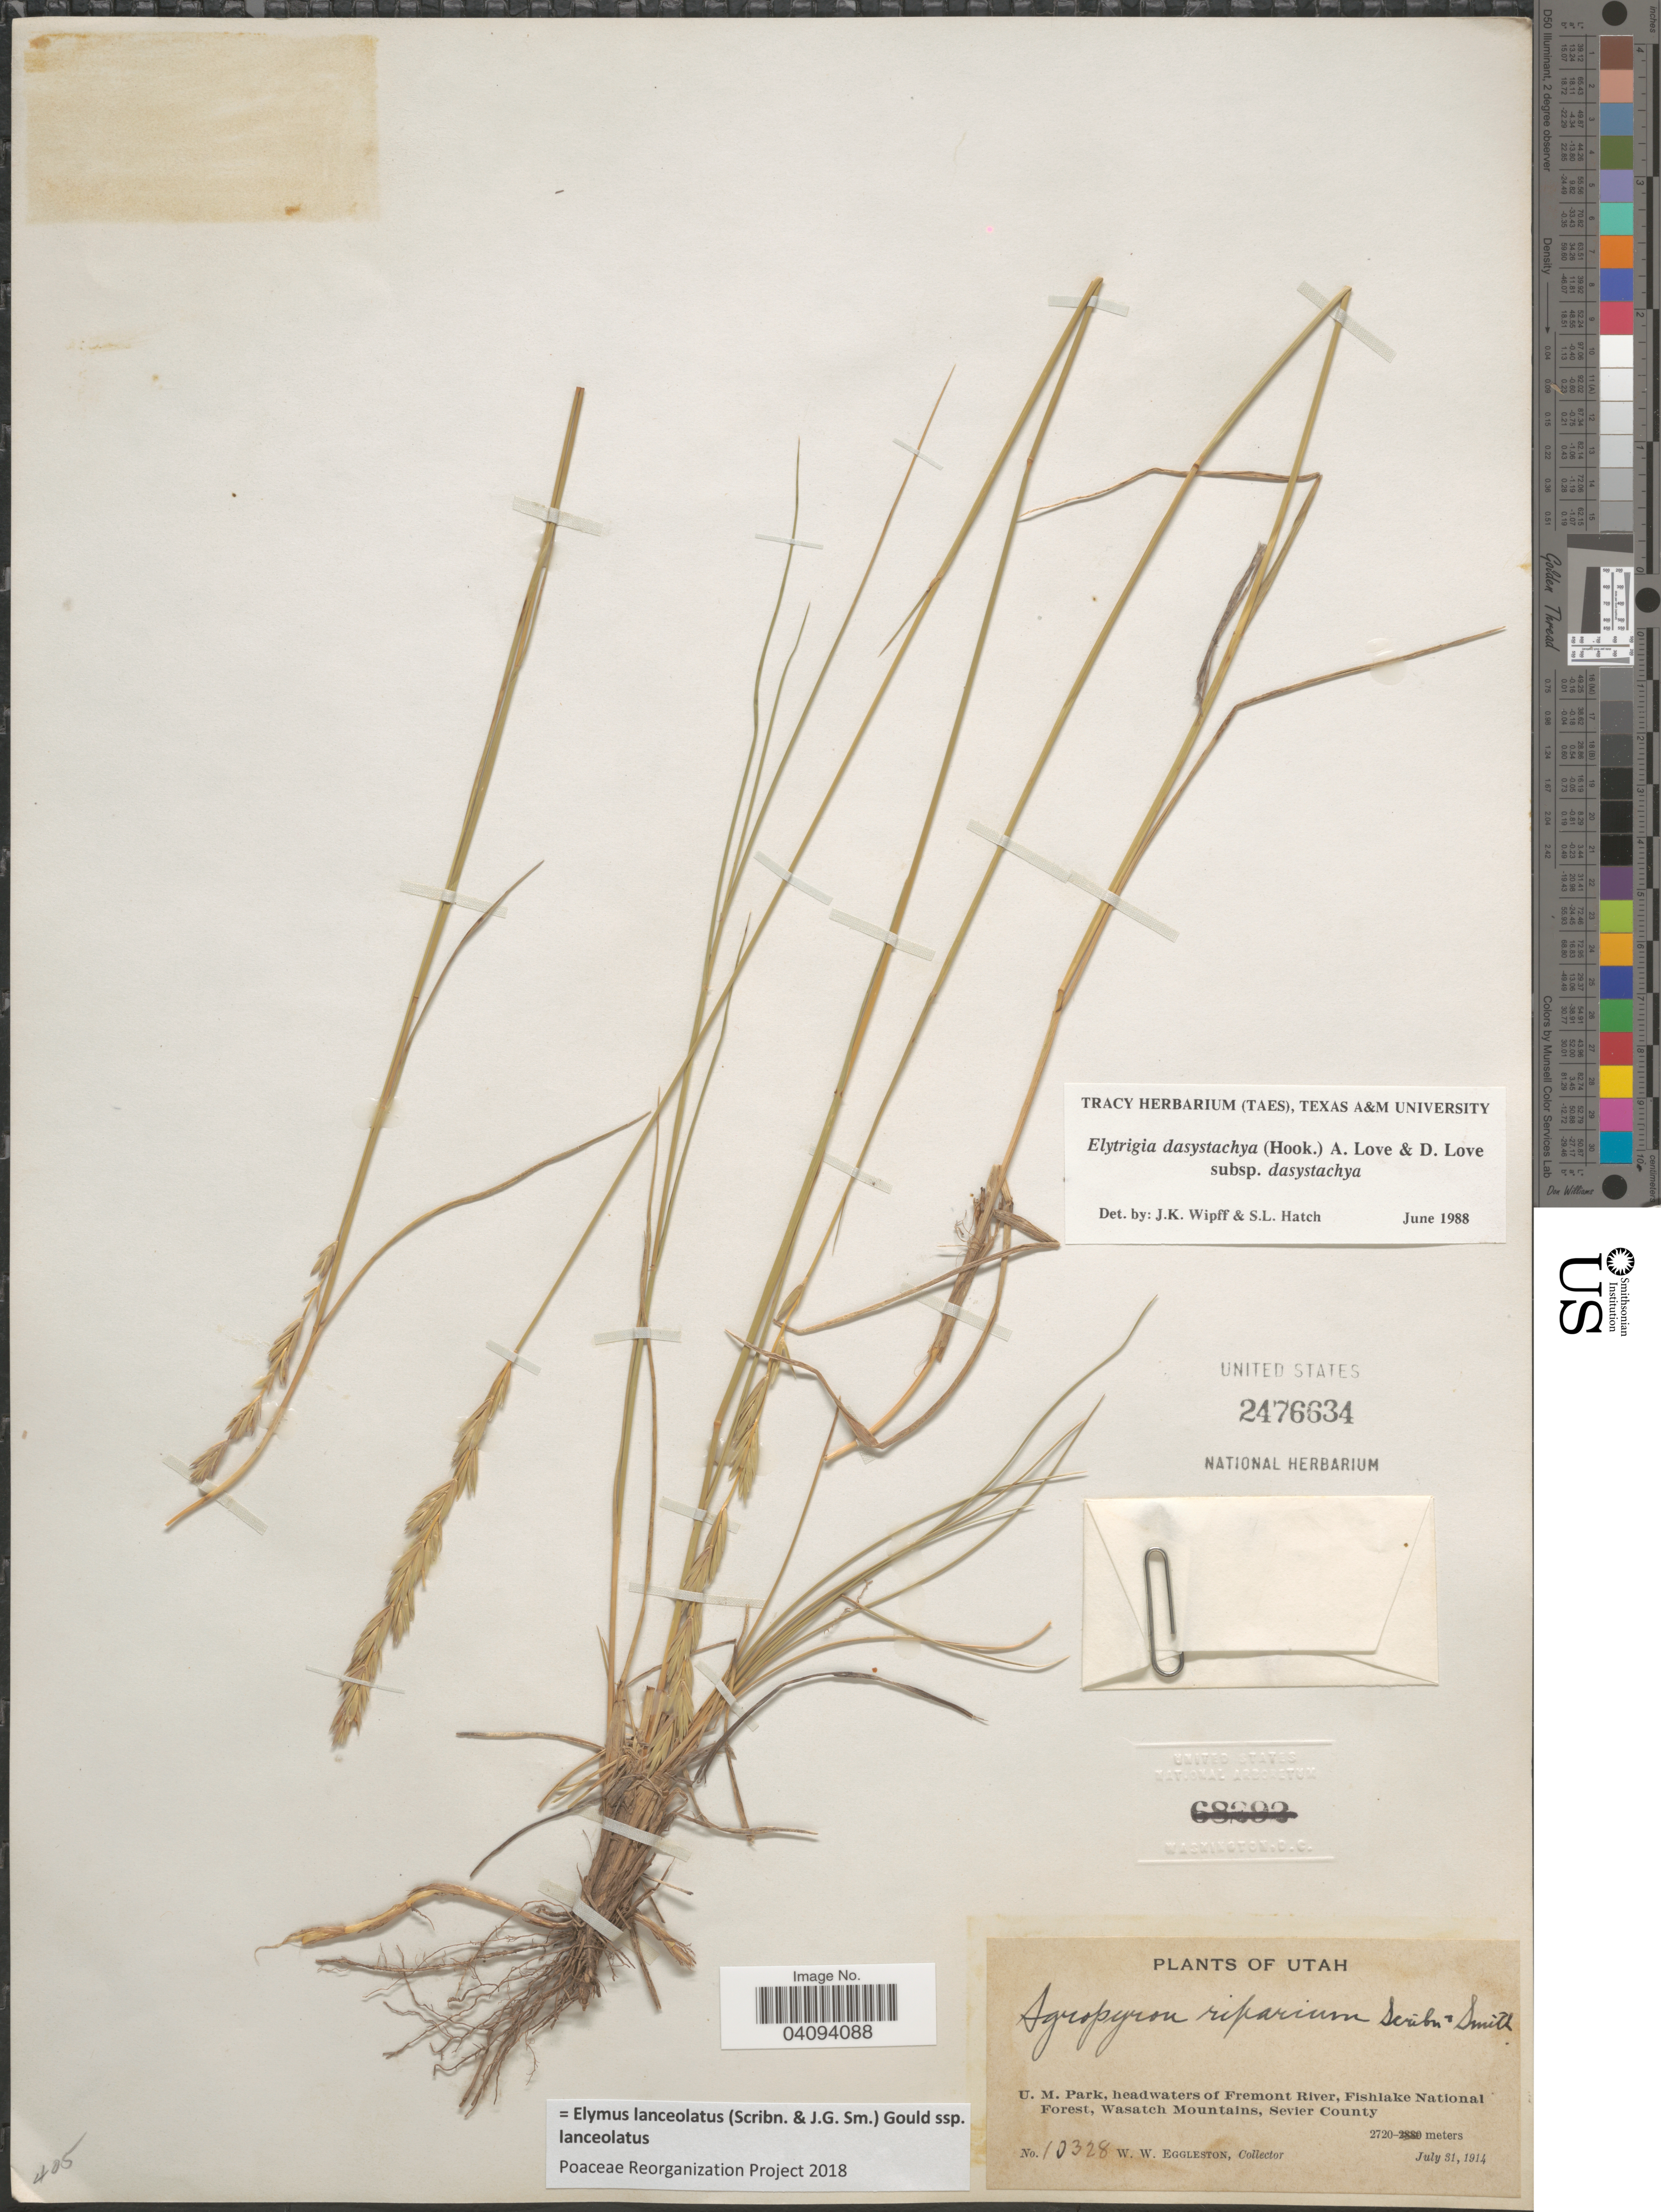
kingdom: Plantae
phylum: Tracheophyta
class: Liliopsida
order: Poales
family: Poaceae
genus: Elymus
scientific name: Elymus lanceolatus subsp. lanceolatus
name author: (Scribn. & J.G. Sm.) Gould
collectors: W. W. Eggleston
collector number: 10328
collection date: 1914-07-31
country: United States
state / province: Utah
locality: U.M. Park, headwaters of Fremont River, Fishlake National Forest, Wasatch Mountains, Sevier County.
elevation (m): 2720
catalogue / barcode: US 2476634